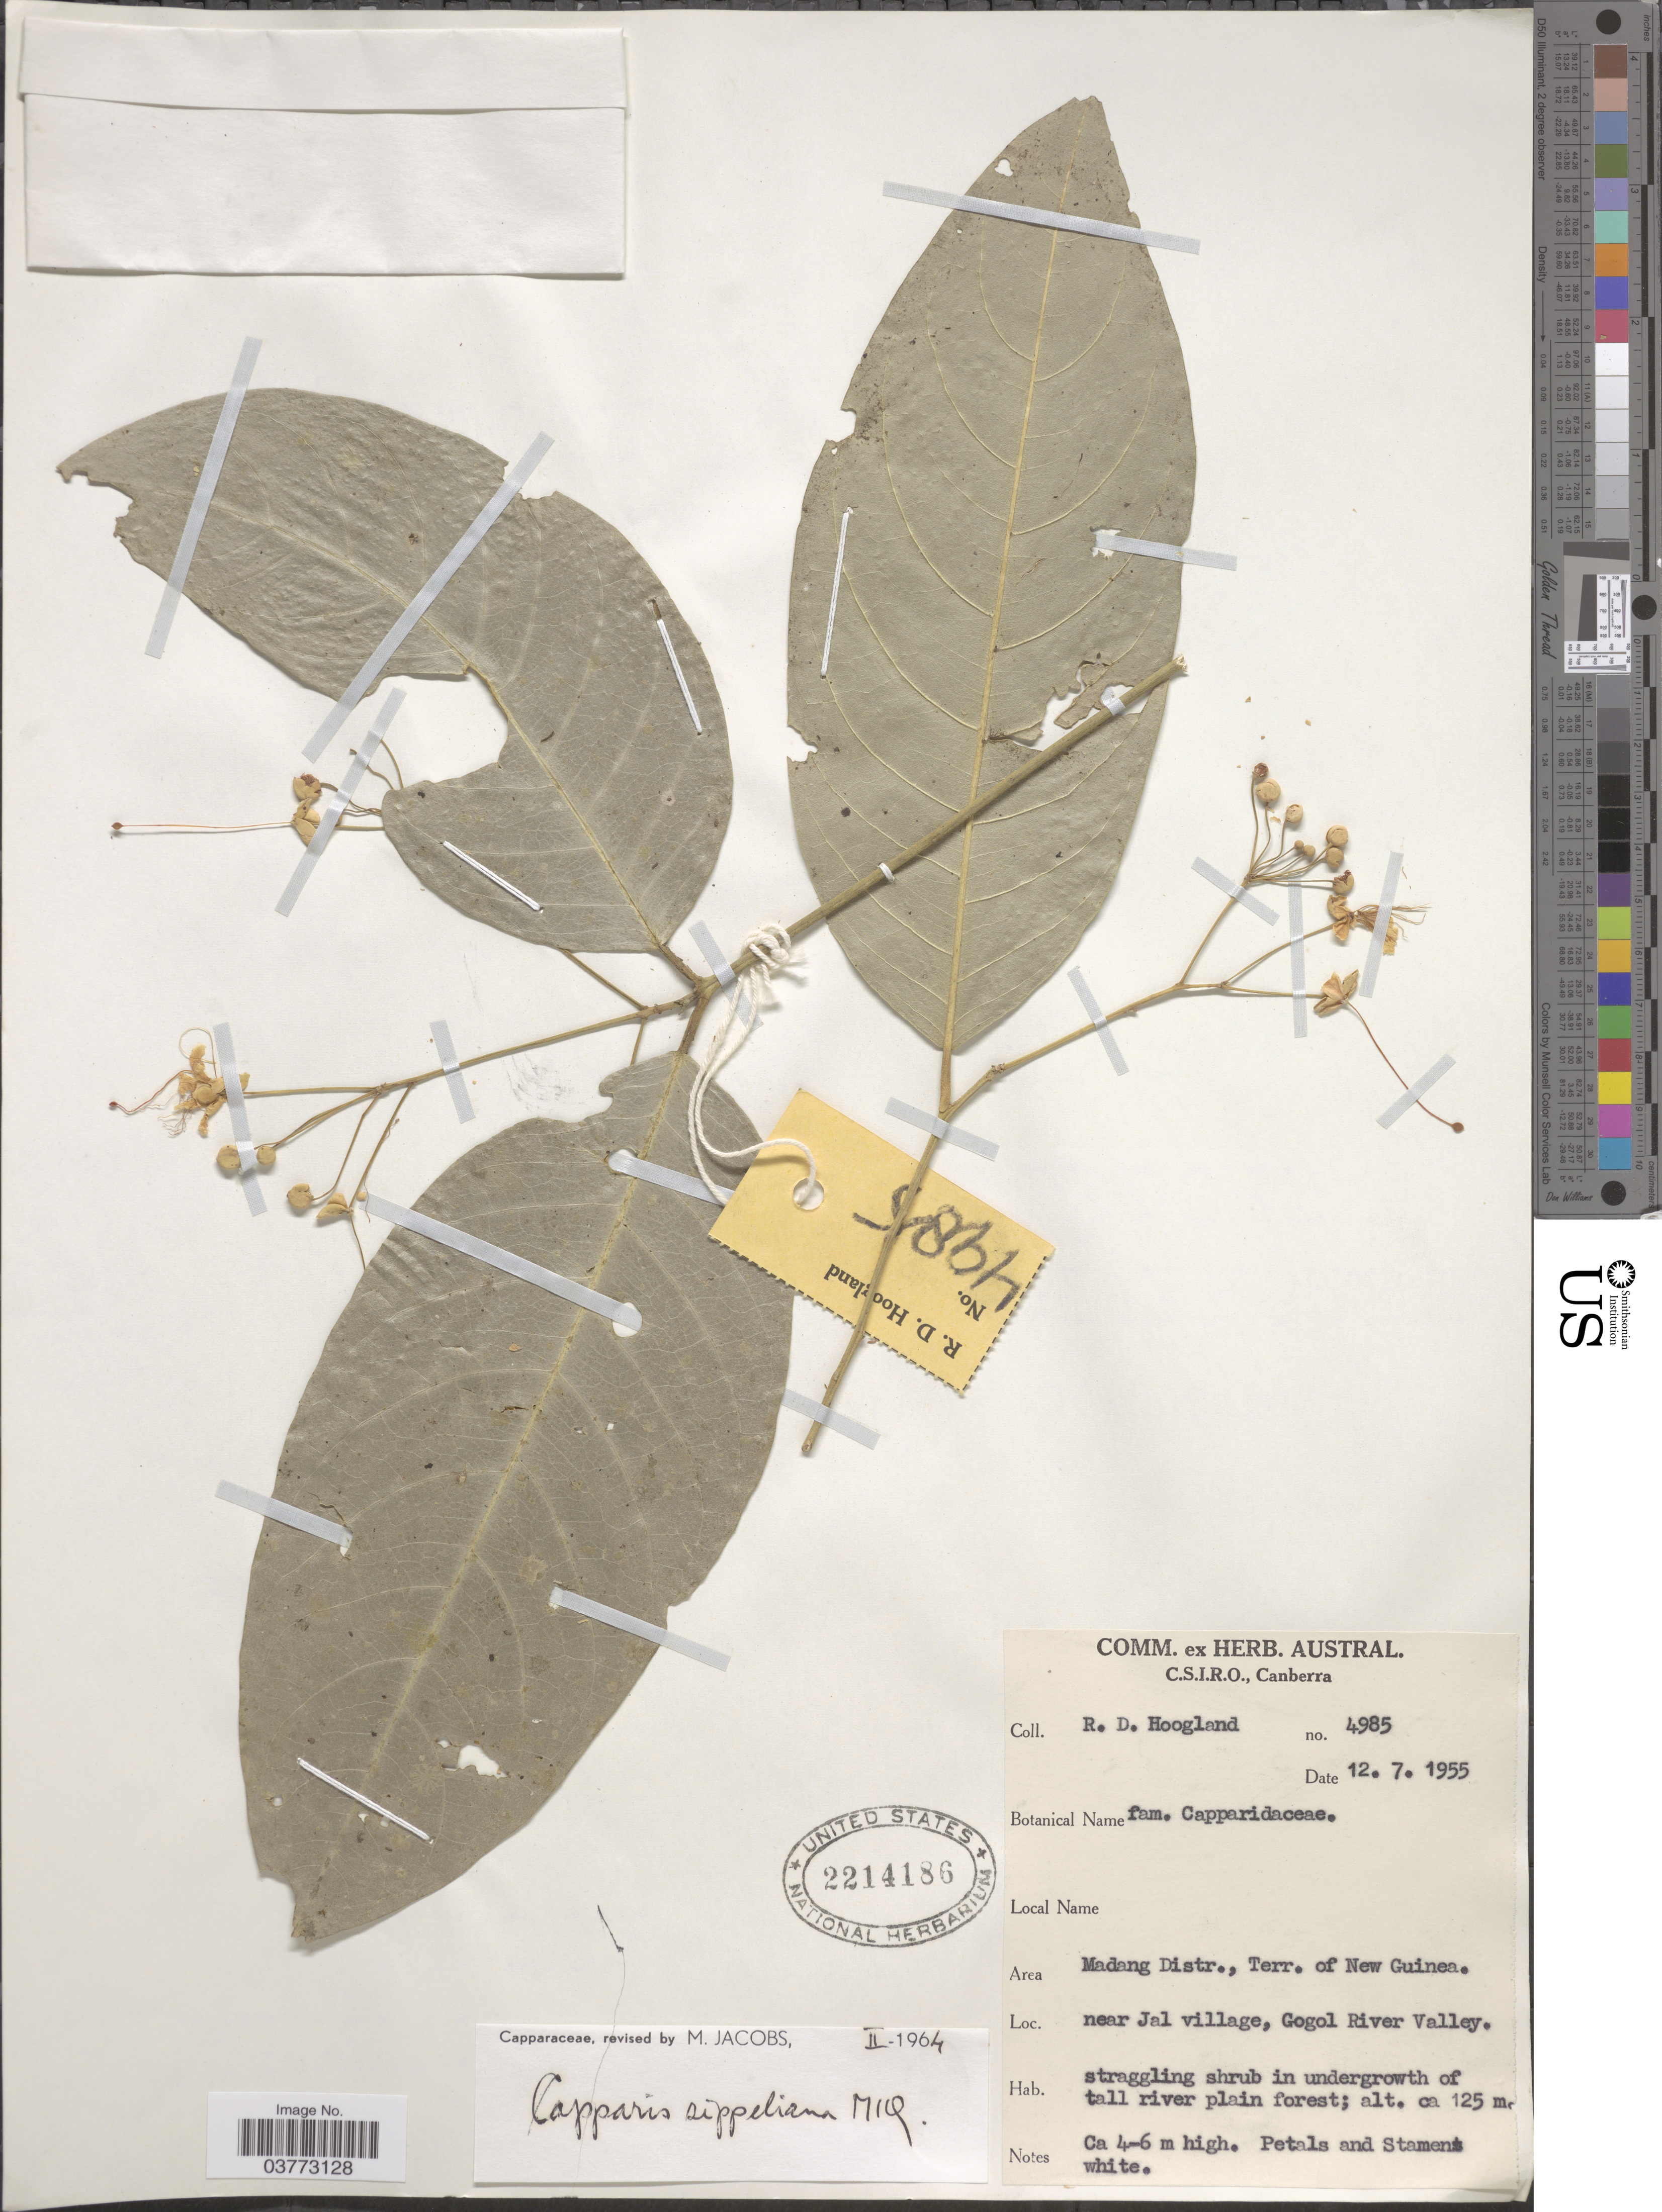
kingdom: Plantae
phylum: Tracheophyta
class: Magnoliopsida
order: Brassicales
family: Capparaceae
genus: Capparis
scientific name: Capparis zippeliana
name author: Miq.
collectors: R. D. Hoogland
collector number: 4985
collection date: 1955-07-12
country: Papua New Guinea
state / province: Madang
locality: Area Madang Distr., Terr. of New Guinea. Near Jal village, Gogol River Valley.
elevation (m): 125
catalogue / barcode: US 2214186